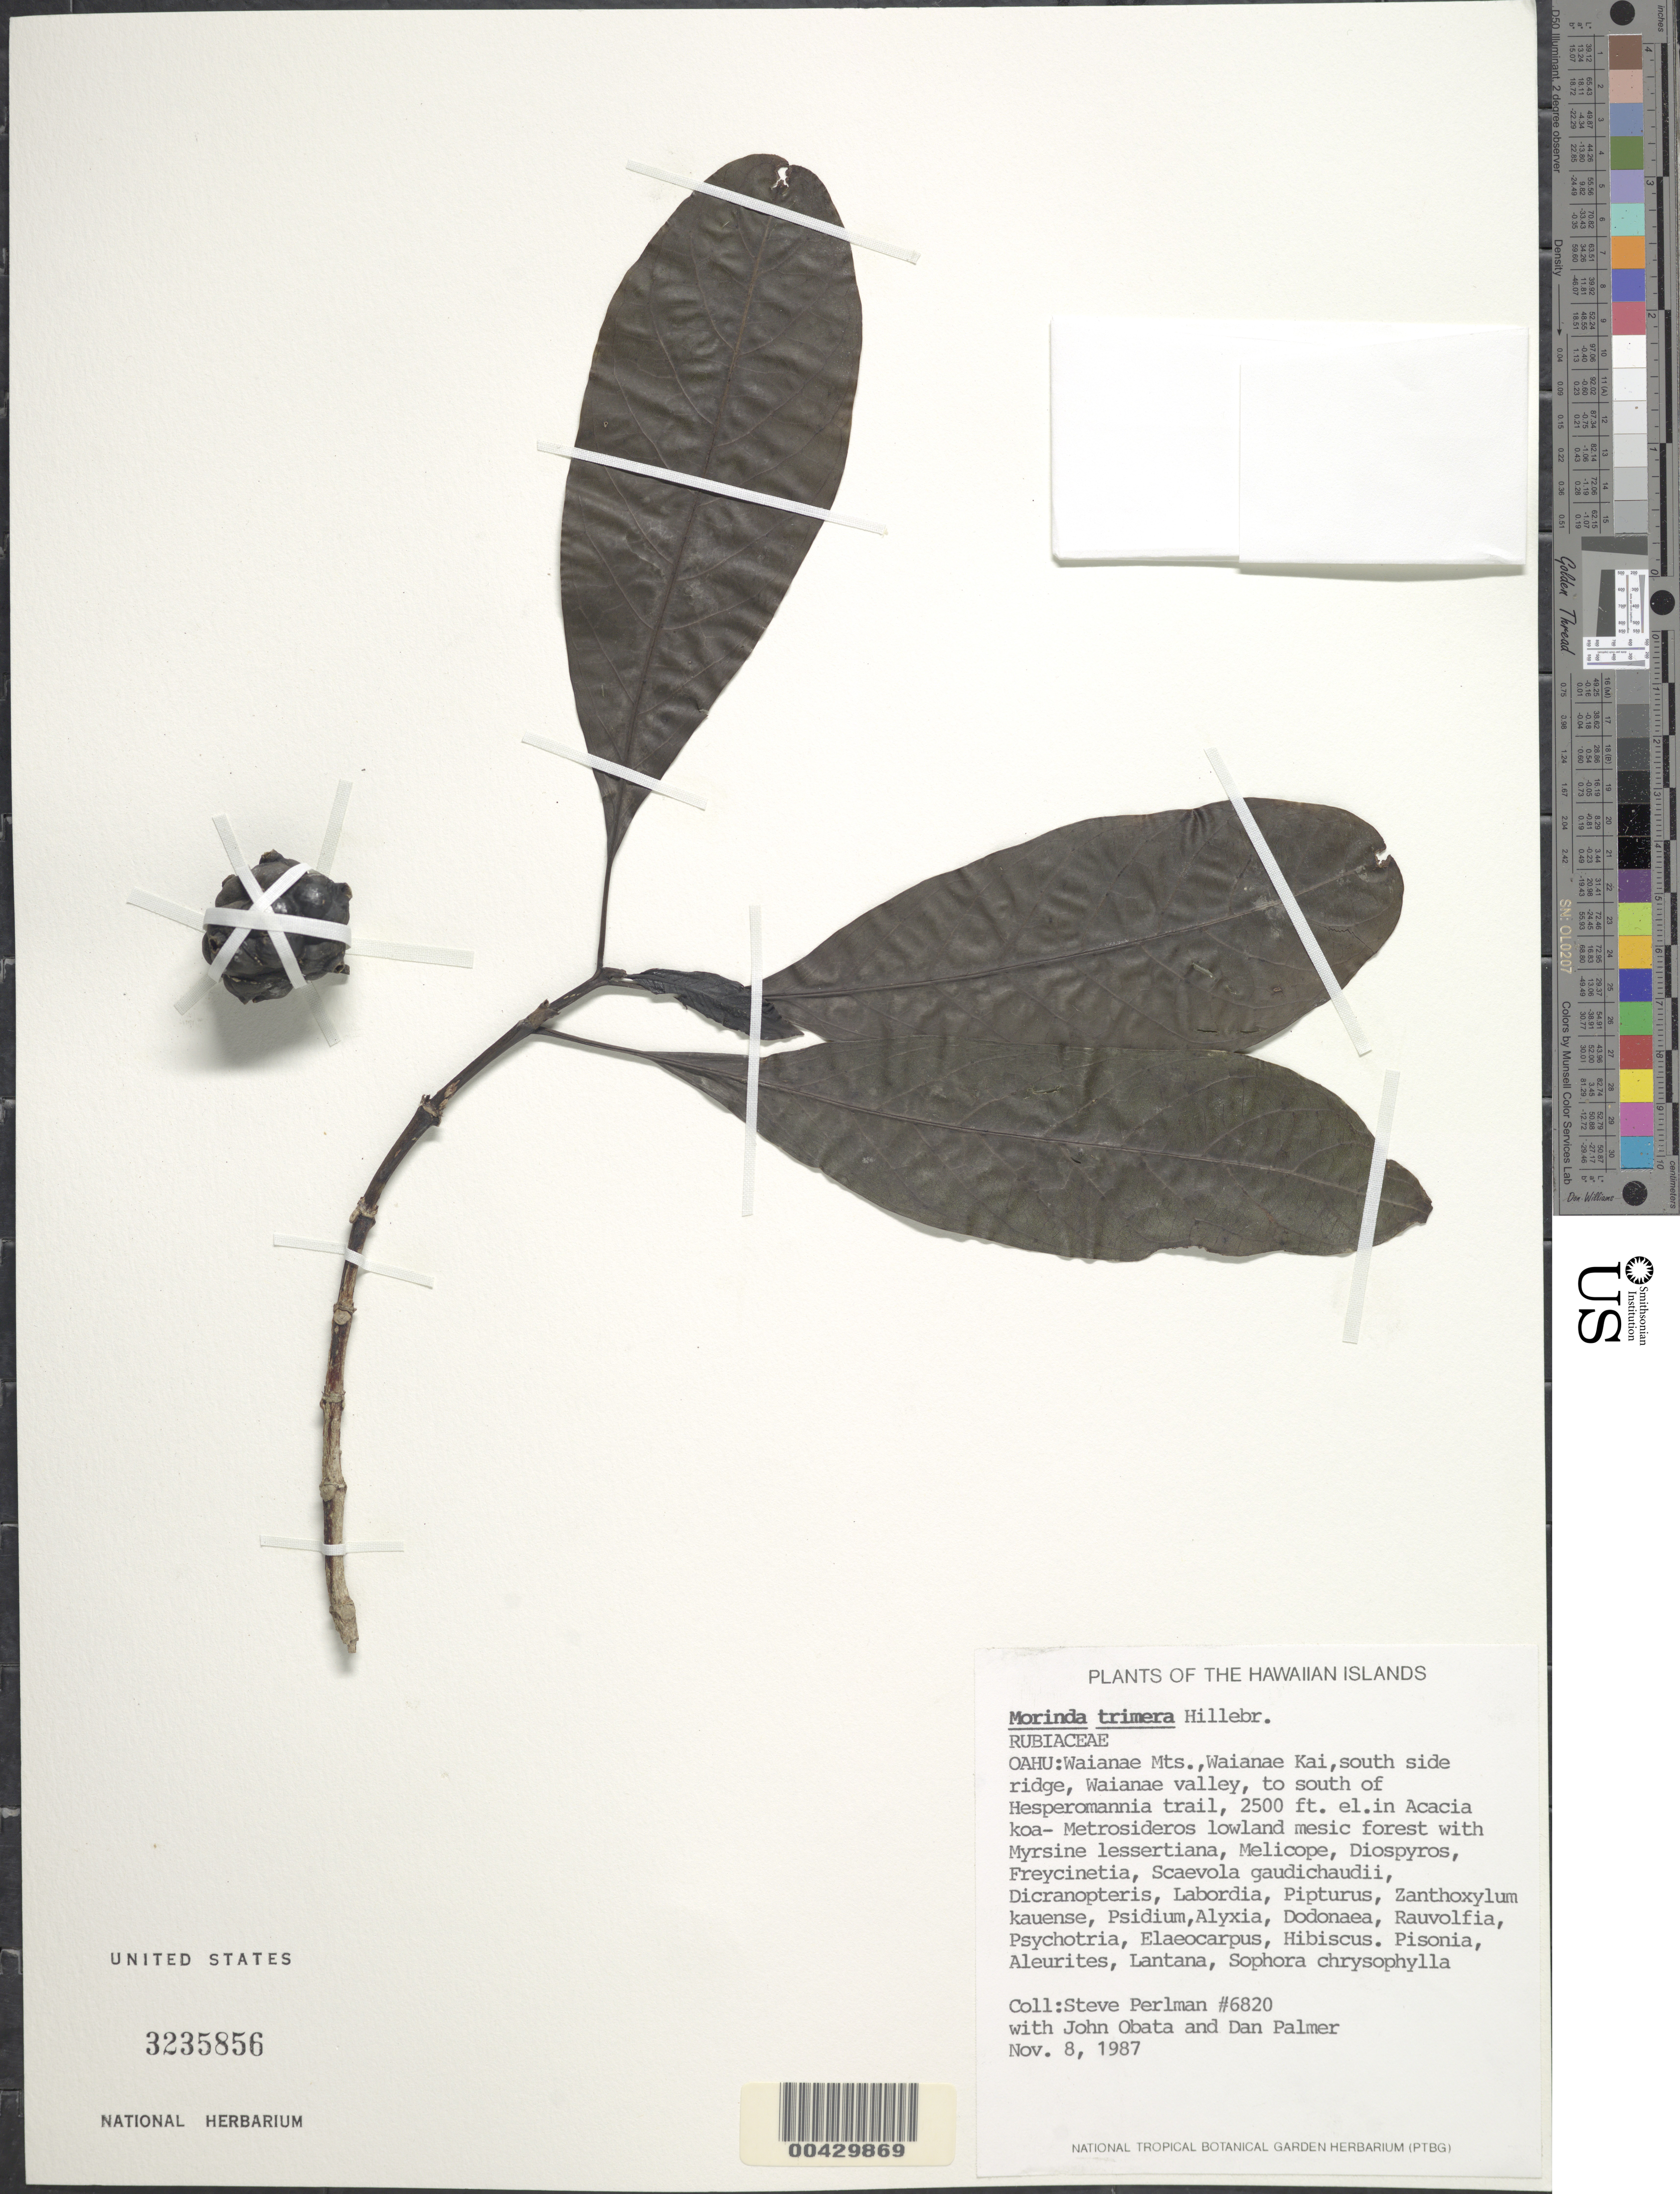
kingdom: Plantae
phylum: Tracheophyta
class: Magnoliopsida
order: Gentianales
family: Rubiaceae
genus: Gynochthodes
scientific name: Gynochthodes trimera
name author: (Hillebr.) Razafim. & B. Bremer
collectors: S. P. Perlman, J. Obata & D. Palmer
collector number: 6820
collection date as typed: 8 Nov 1987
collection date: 1987-11-08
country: United States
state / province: Hawaii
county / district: Honolulu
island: Oahu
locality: Waianae Mountains, Waianae Kai, S side ridge, Waianae valley, to S of Herperomannia trail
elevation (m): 762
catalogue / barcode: US 3235856